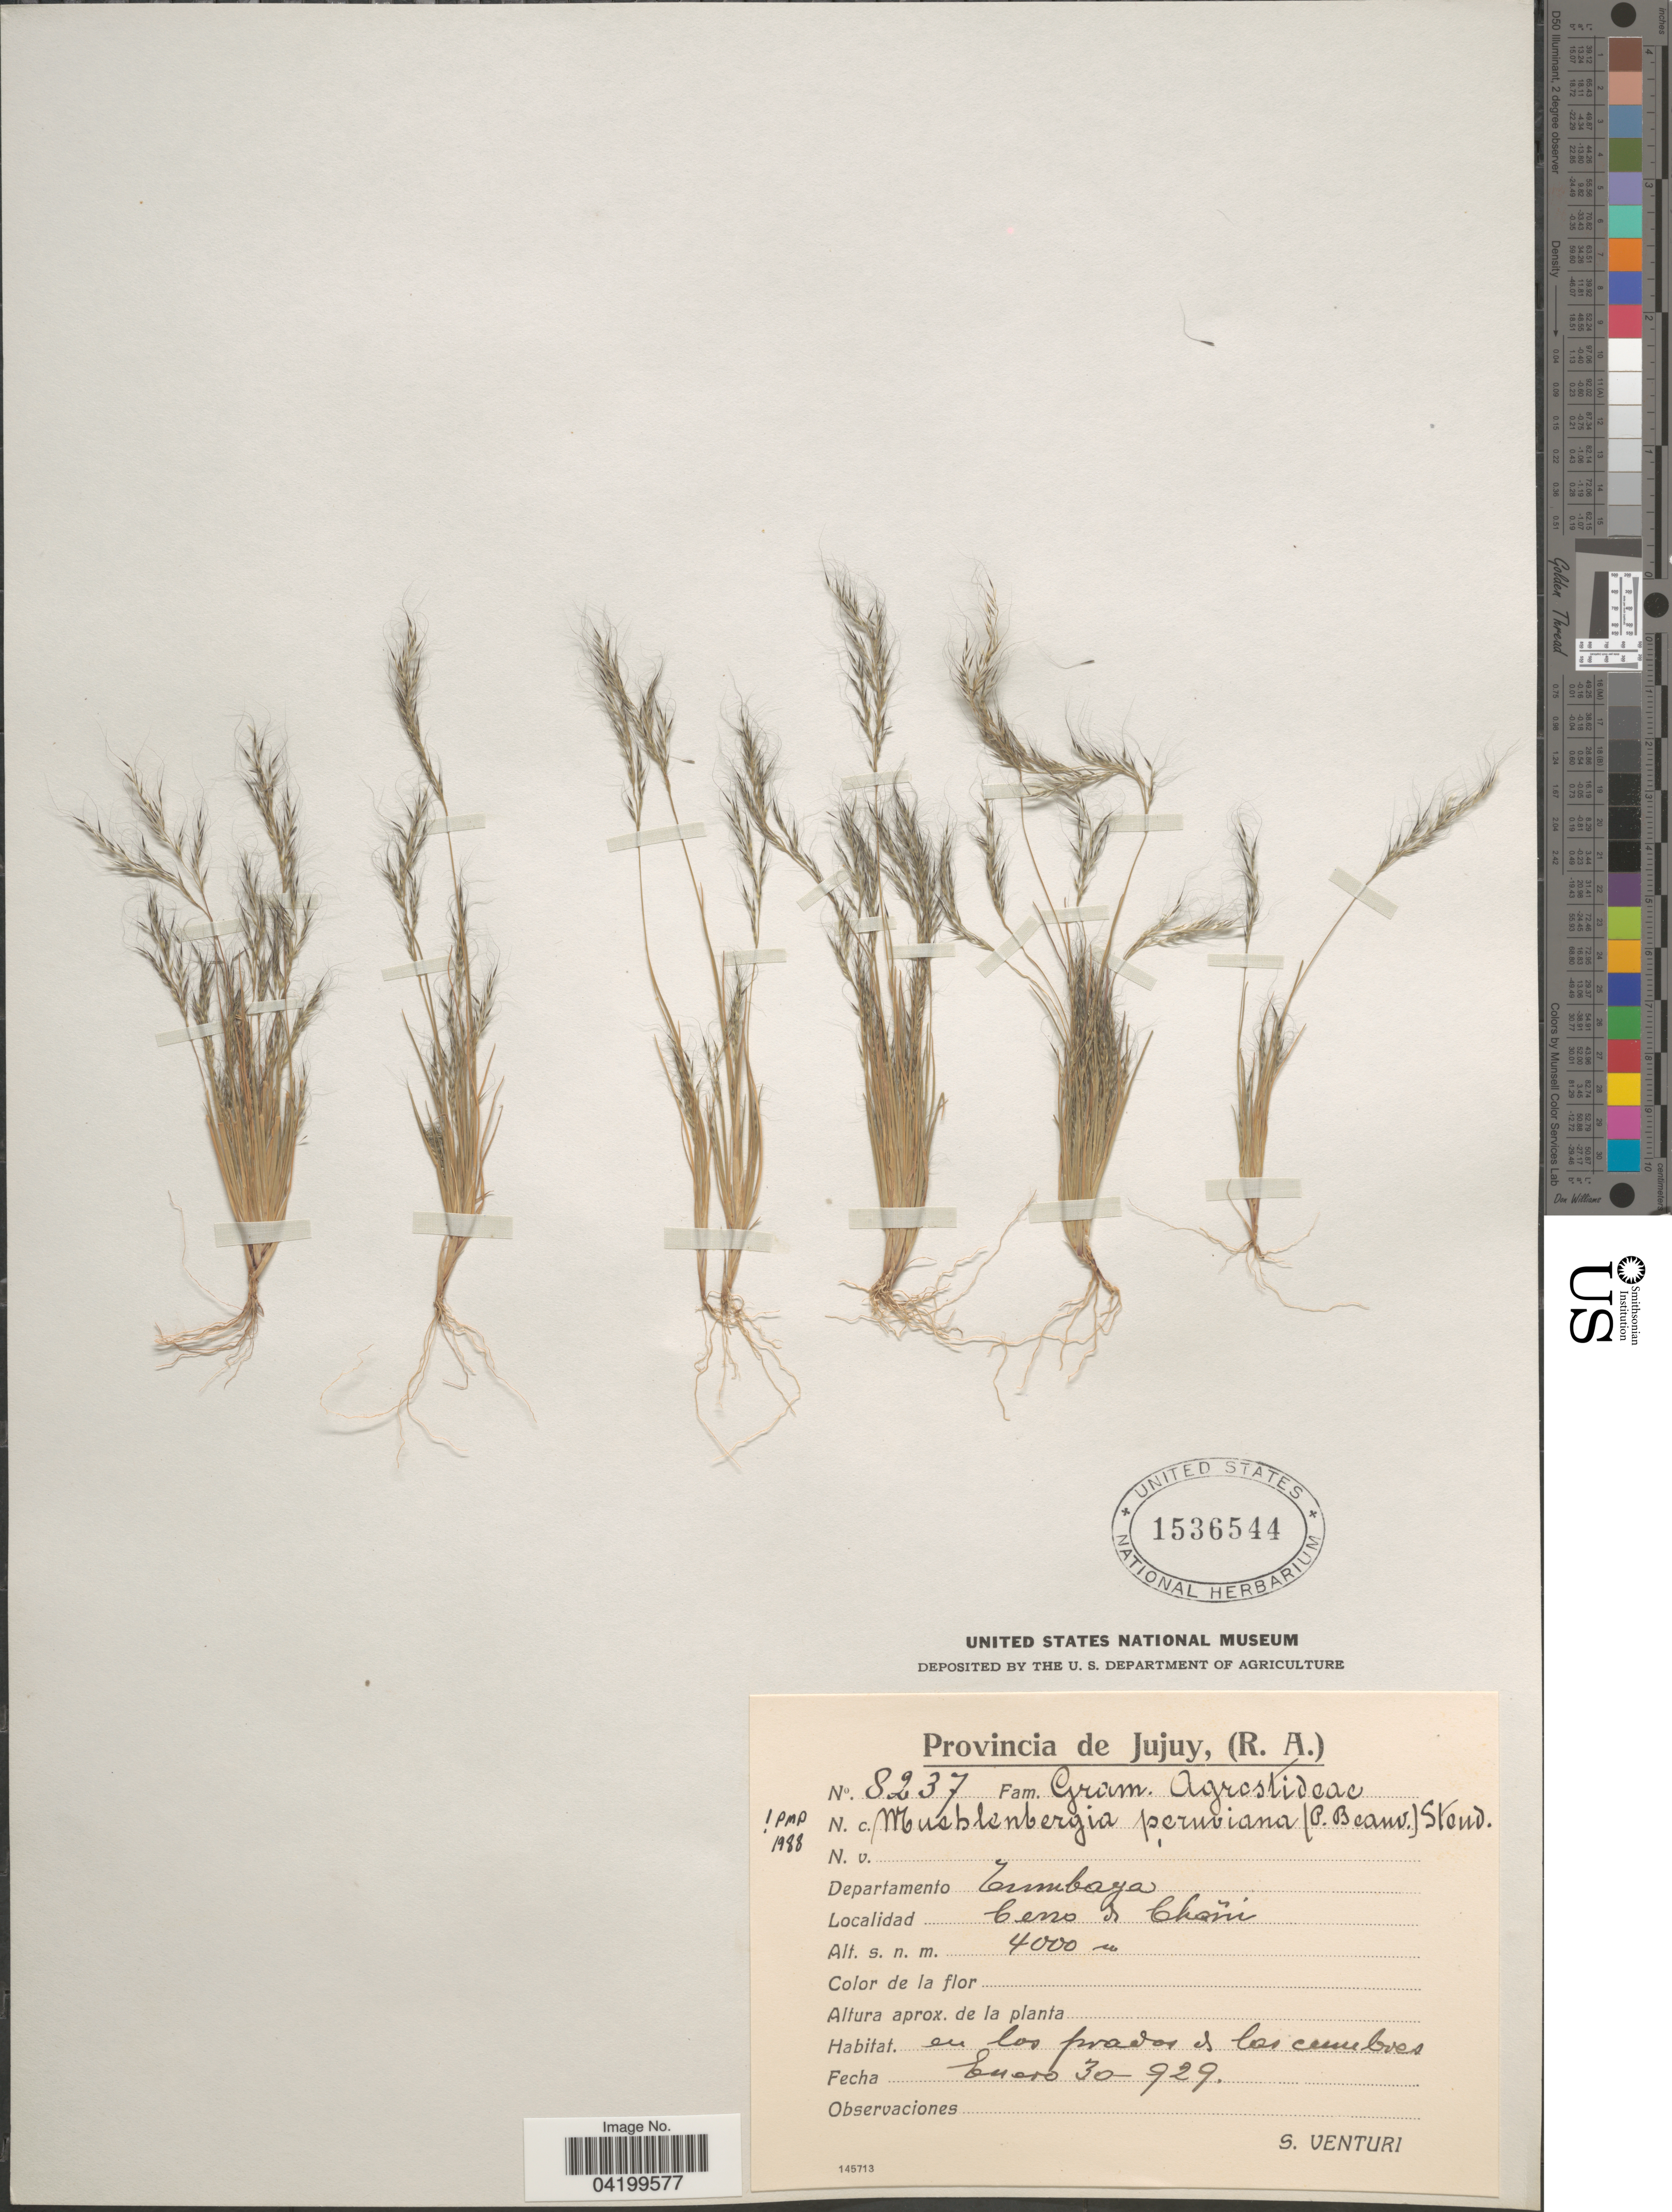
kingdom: Plantae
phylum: Tracheophyta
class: Liliopsida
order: Poales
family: Poaceae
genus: Muhlenbergia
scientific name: Muhlenbergia peruviana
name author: (P. Beauv.) Steud.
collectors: S. Venturi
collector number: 8237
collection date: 1929-01-30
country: Argentina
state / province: Jujuy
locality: Departamento Tumbaya. Cerro de Chañi.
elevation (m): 4000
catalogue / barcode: US 1536544